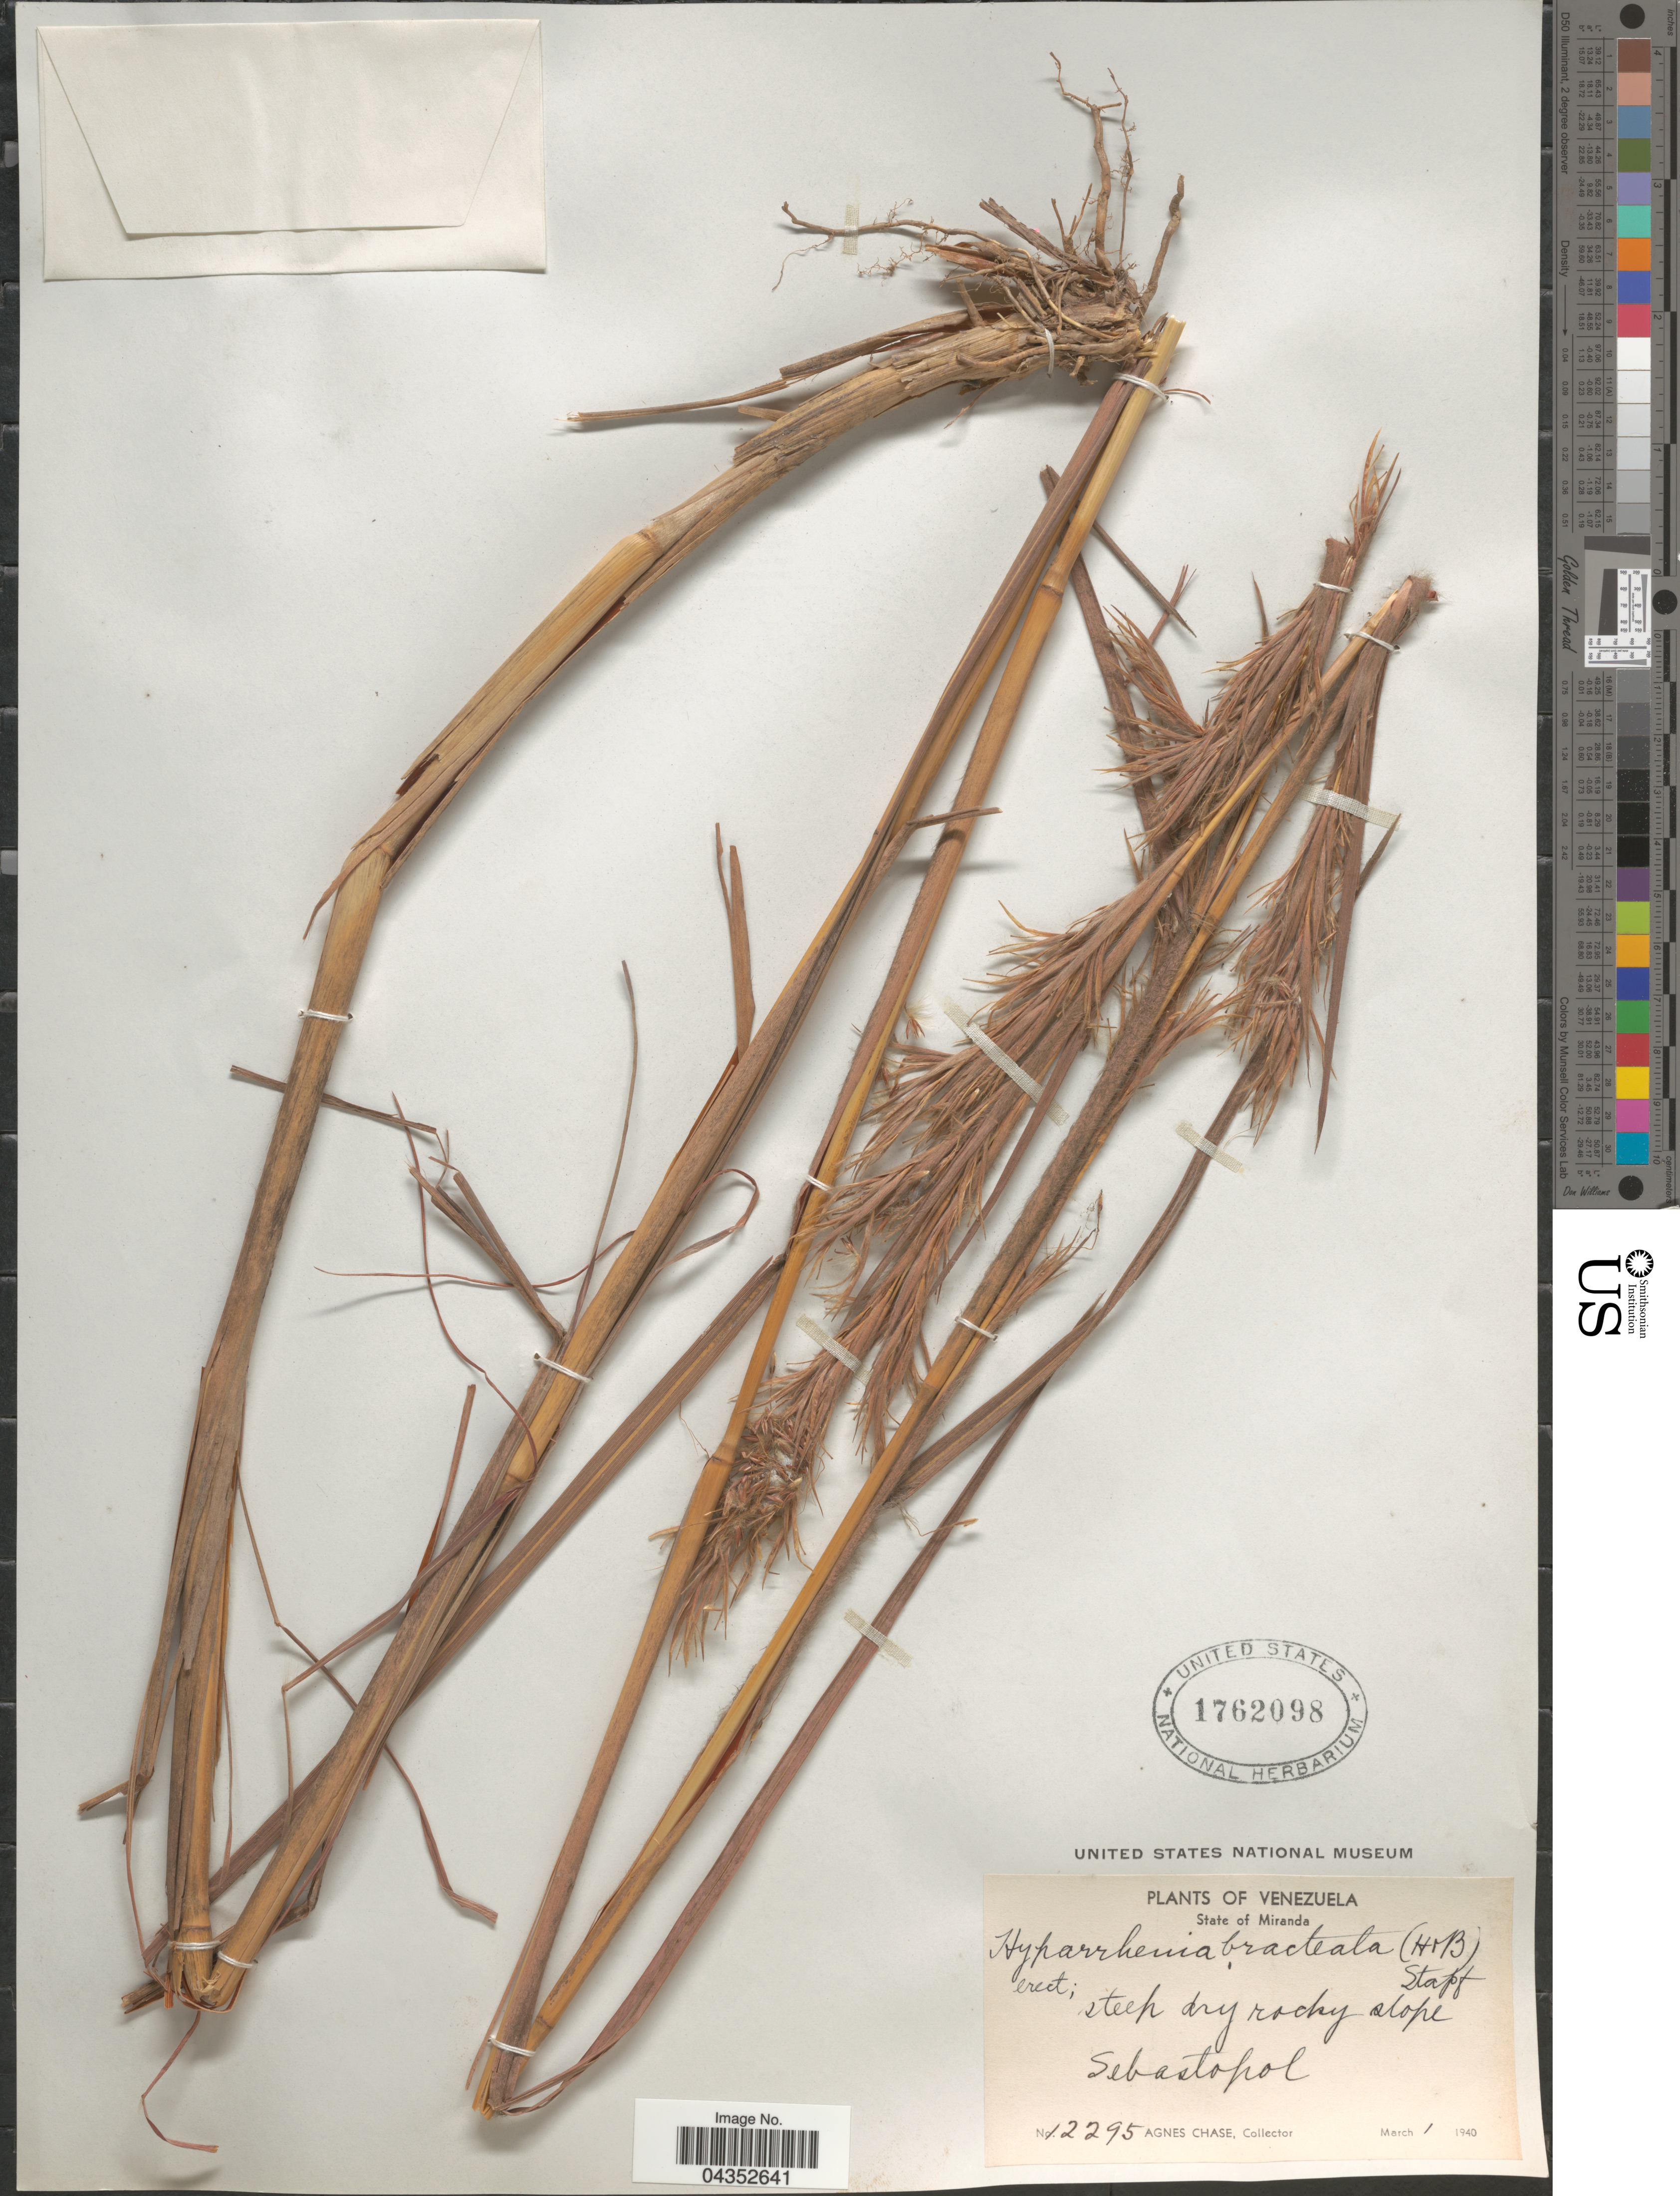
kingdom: Plantae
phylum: Tracheophyta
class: Liliopsida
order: Poales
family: Poaceae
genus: Hyparrhenia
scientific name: Hyparrhenia bracteata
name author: (Humb. & Bonpl.) Stapf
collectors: A. Chase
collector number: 12295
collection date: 1940-03-01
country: Venezuela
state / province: Miranda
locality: Steep dry rocky slope. Sebastopol.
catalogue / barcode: US 1762098